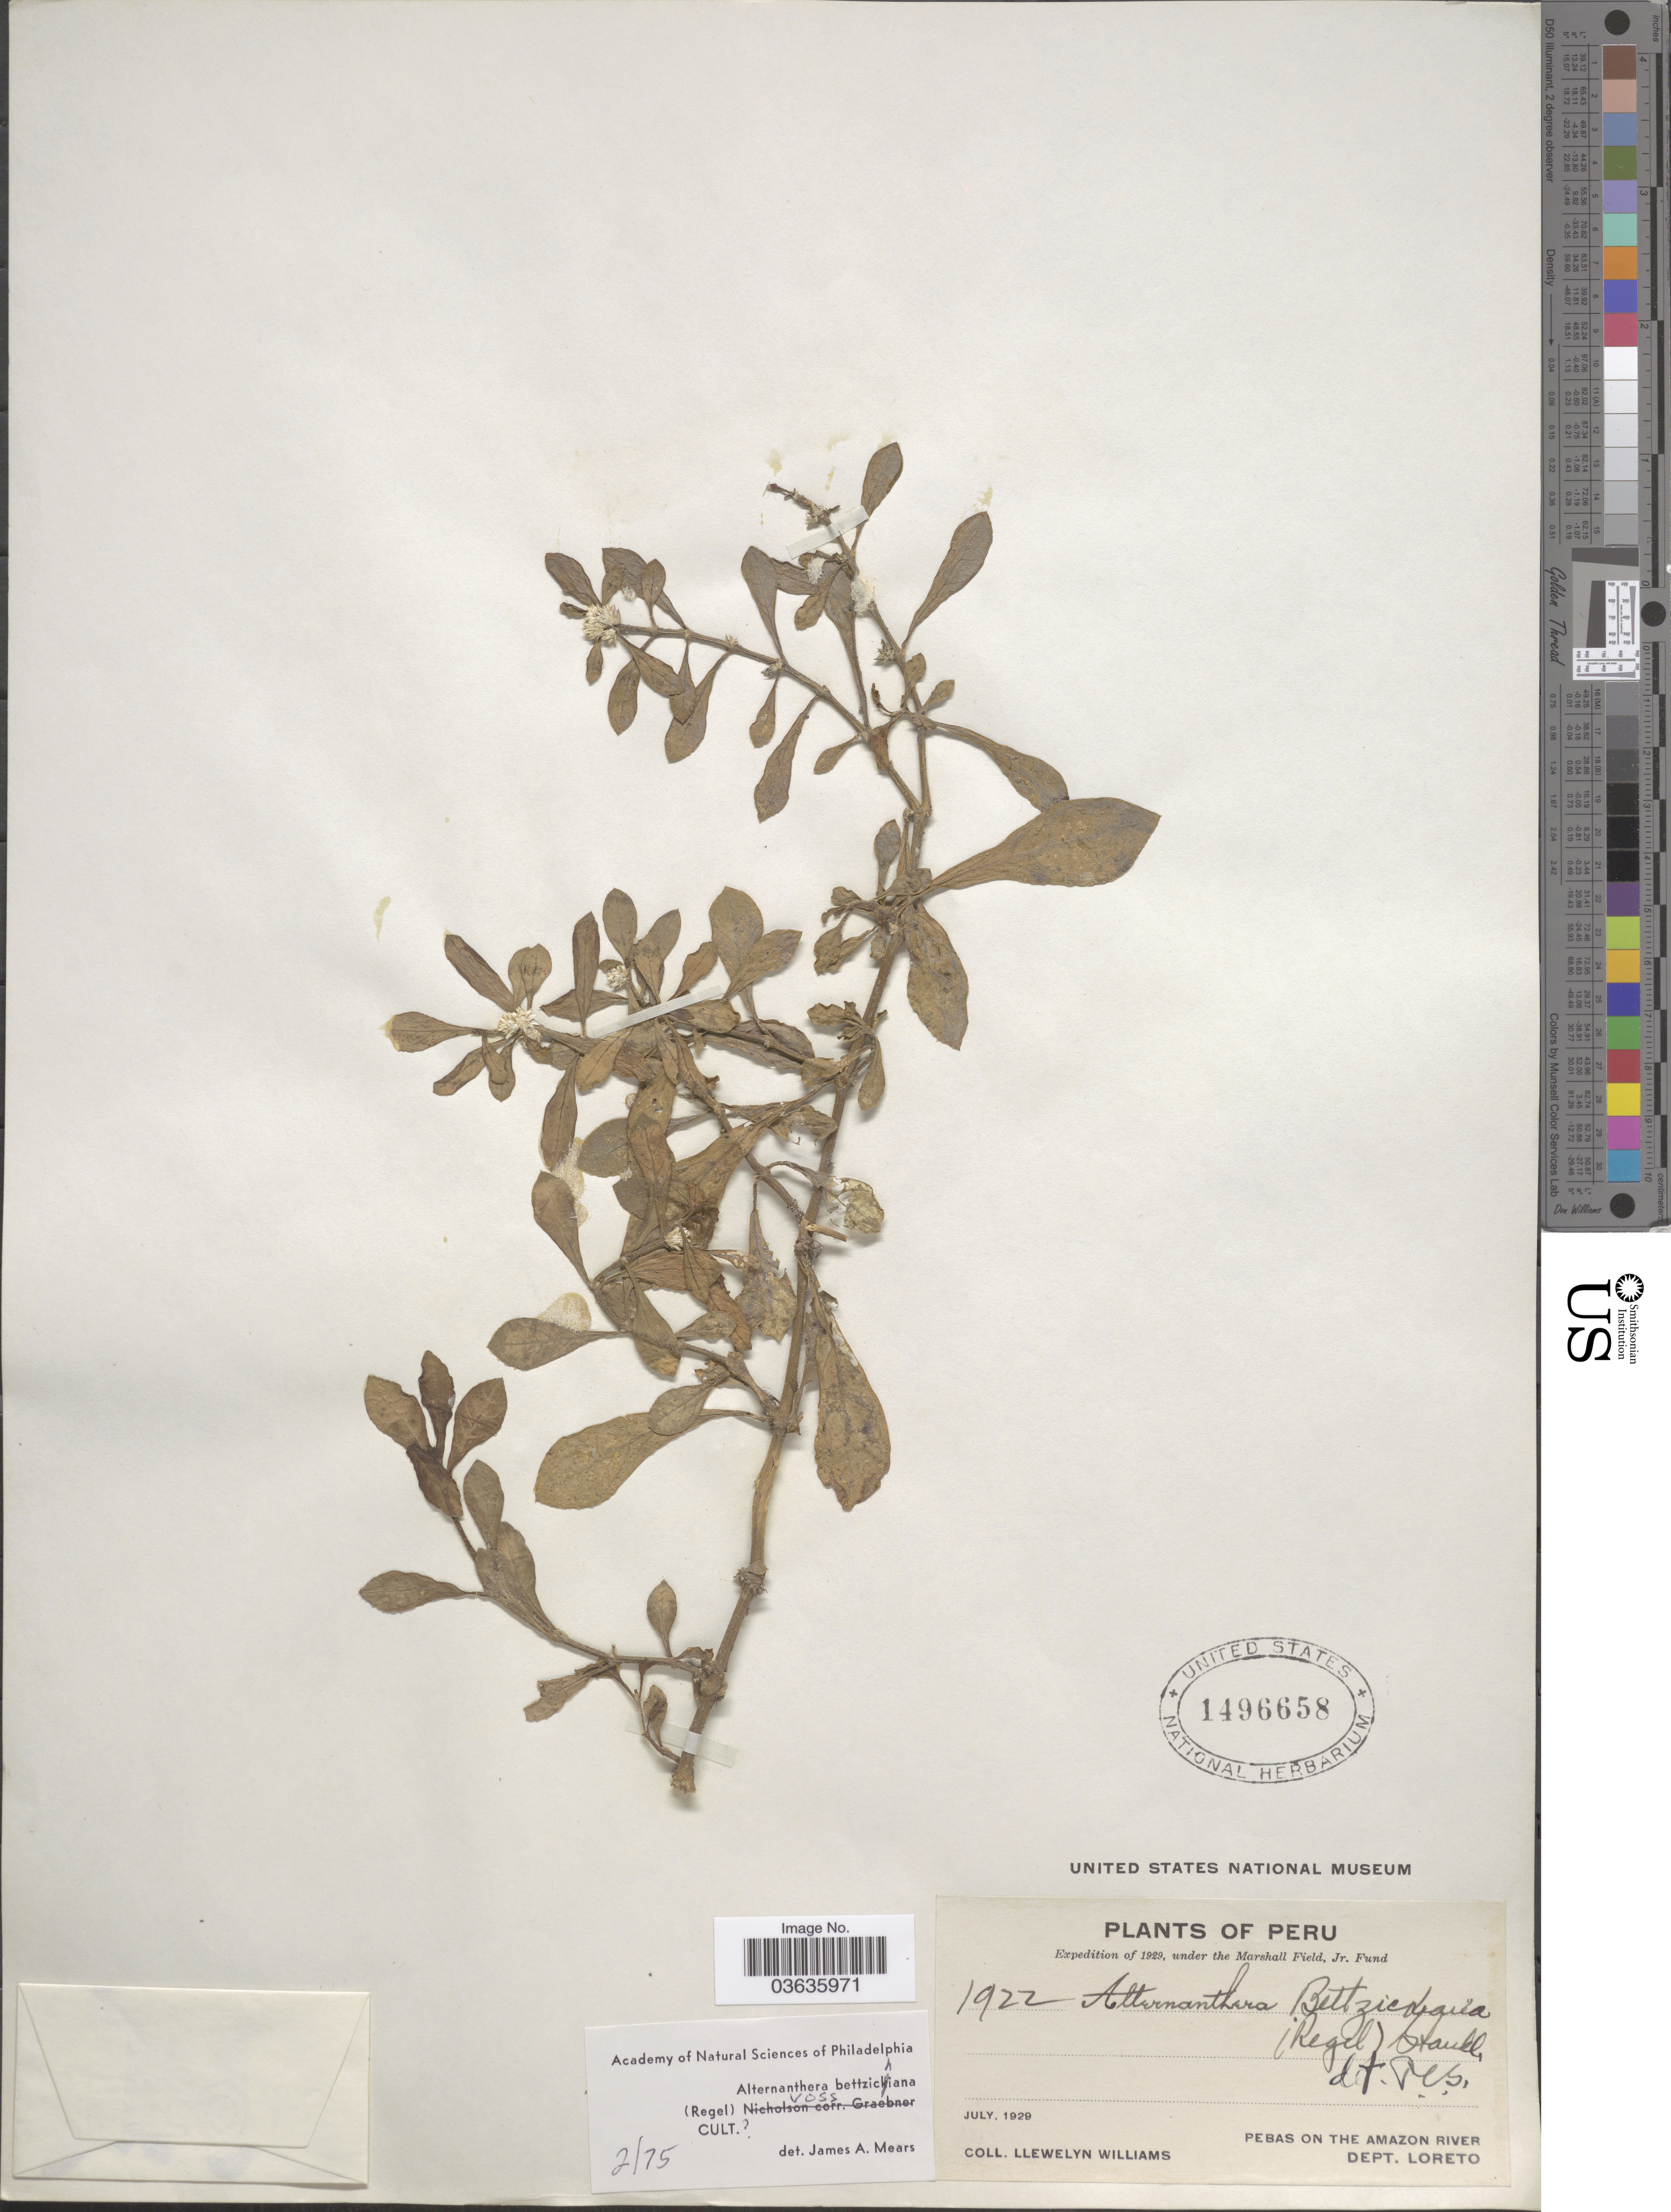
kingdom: Plantae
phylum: Tracheophyta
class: Magnoliopsida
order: Caryophyllales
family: Amaranthaceae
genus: Alternanthera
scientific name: Alternanthera bettzickiana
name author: (Regel) G. Nicholson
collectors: Ll. Williams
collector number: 1922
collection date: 1929-07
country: Peru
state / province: Loreto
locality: Pebas on the Amazon River. Dept. Loreto.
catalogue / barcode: US 1496658